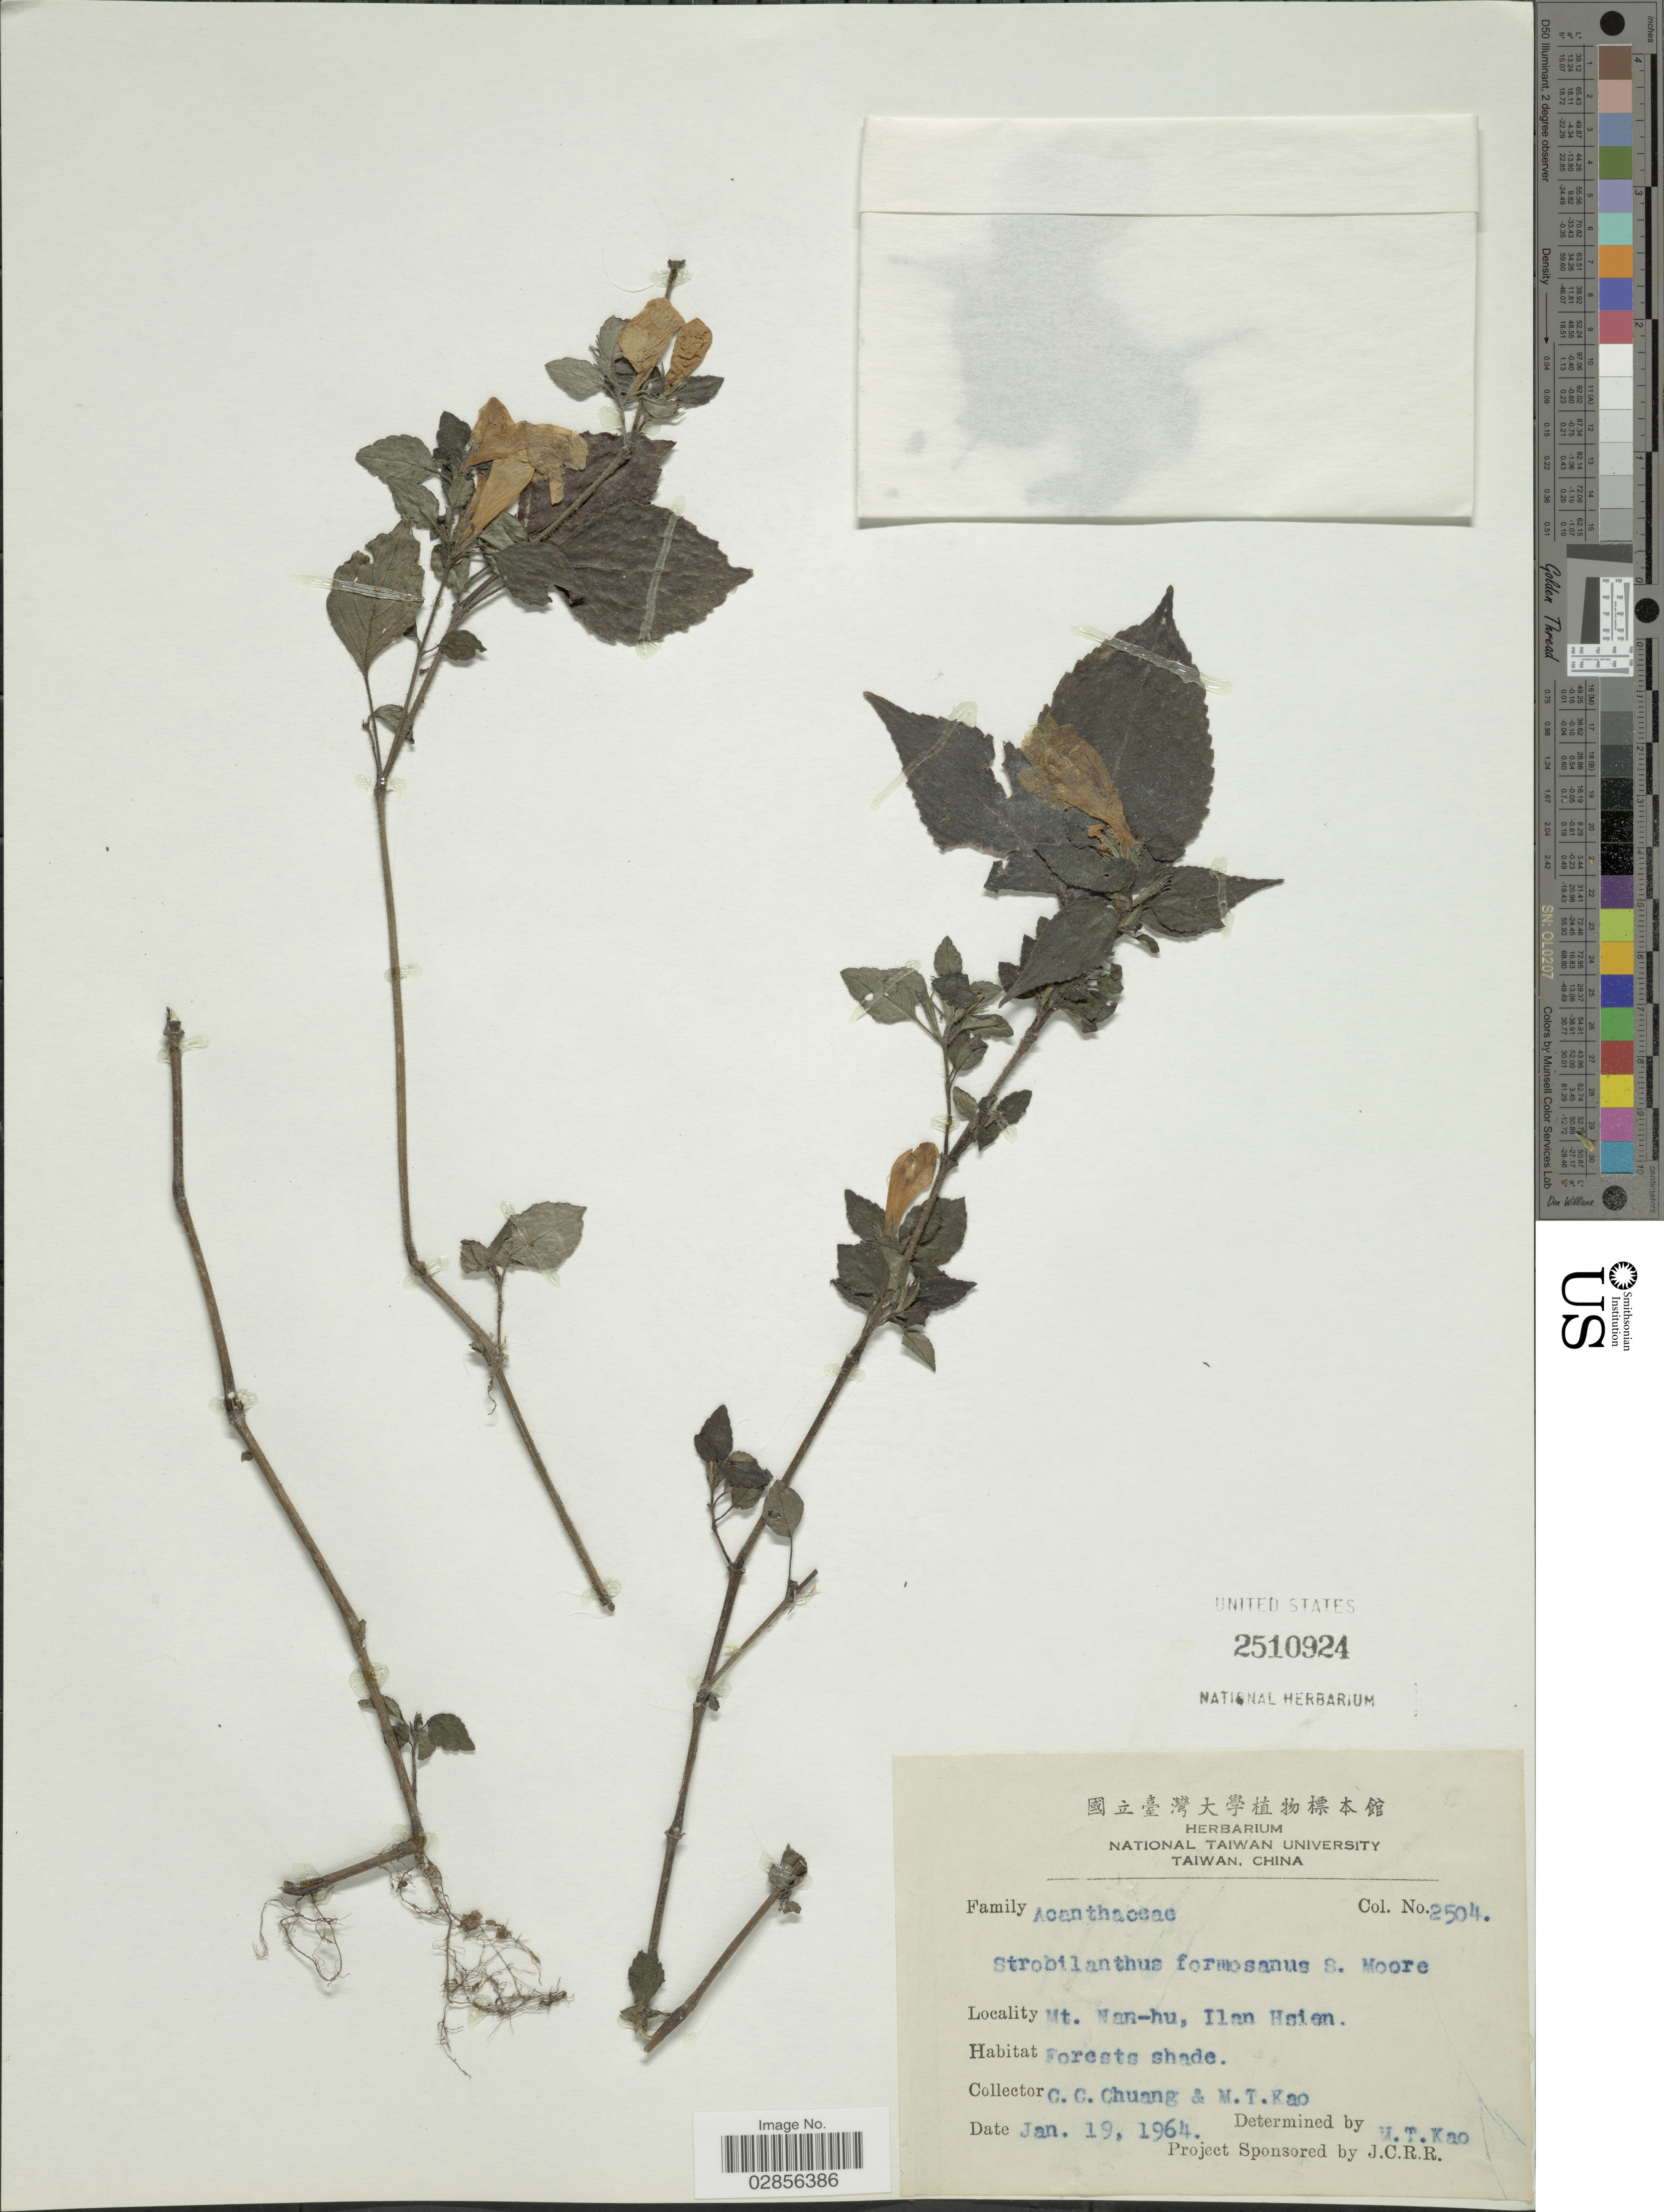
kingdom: Plantae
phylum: Tracheophyta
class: Magnoliopsida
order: Lamiales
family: Acanthaceae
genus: Strobilanthes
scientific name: Strobilanthes formosanus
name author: S. Moore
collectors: C. C. Chuang & M. T. Kao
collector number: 2504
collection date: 1964-01-19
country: Taiwan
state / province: Ilan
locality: Mt. Nan-hu, Ilan Hsien.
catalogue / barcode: US 2510924